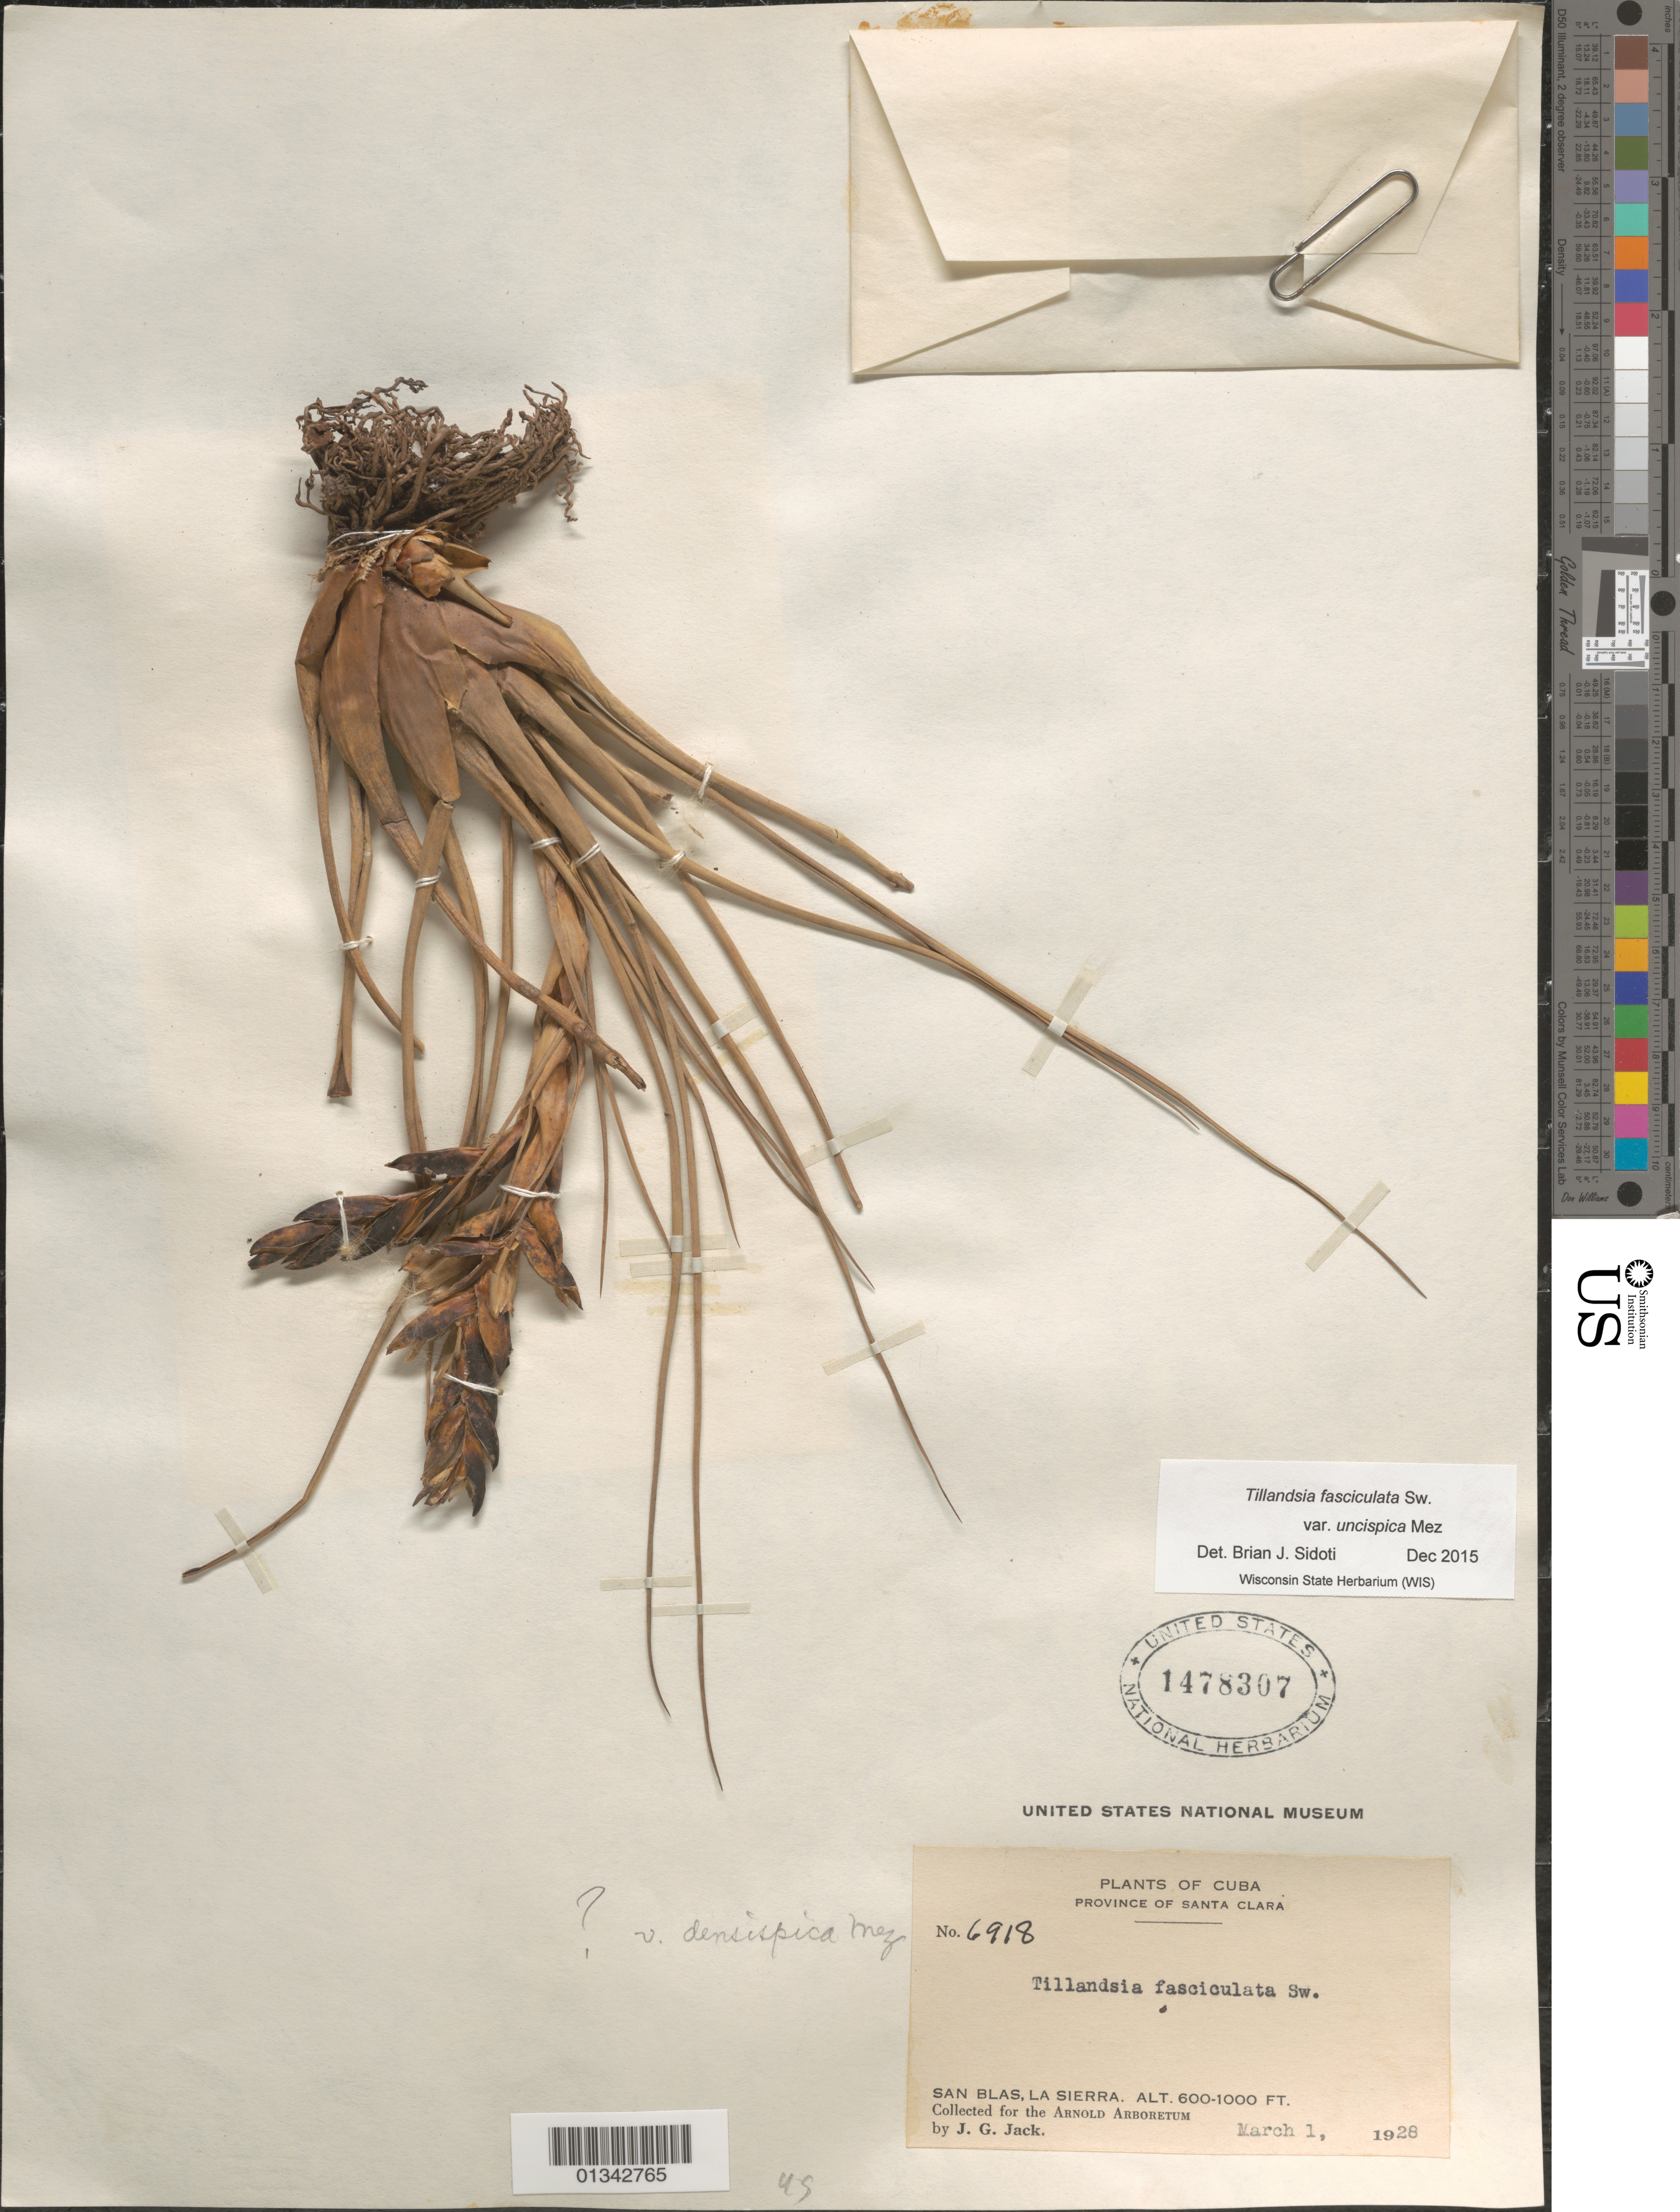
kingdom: Plantae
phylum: Tracheophyta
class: Liliopsida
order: Poales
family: Bromeliaceae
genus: Tillandsia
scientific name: Tillandsia fasciculata var. uncispica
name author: Mez in A. DC.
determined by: Sidoti, B. J.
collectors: J. G. Jack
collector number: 6918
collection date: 1928-03-01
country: Cuba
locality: Santa Clara Province, San Blas, La Sierra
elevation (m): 183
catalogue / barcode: US 1478307